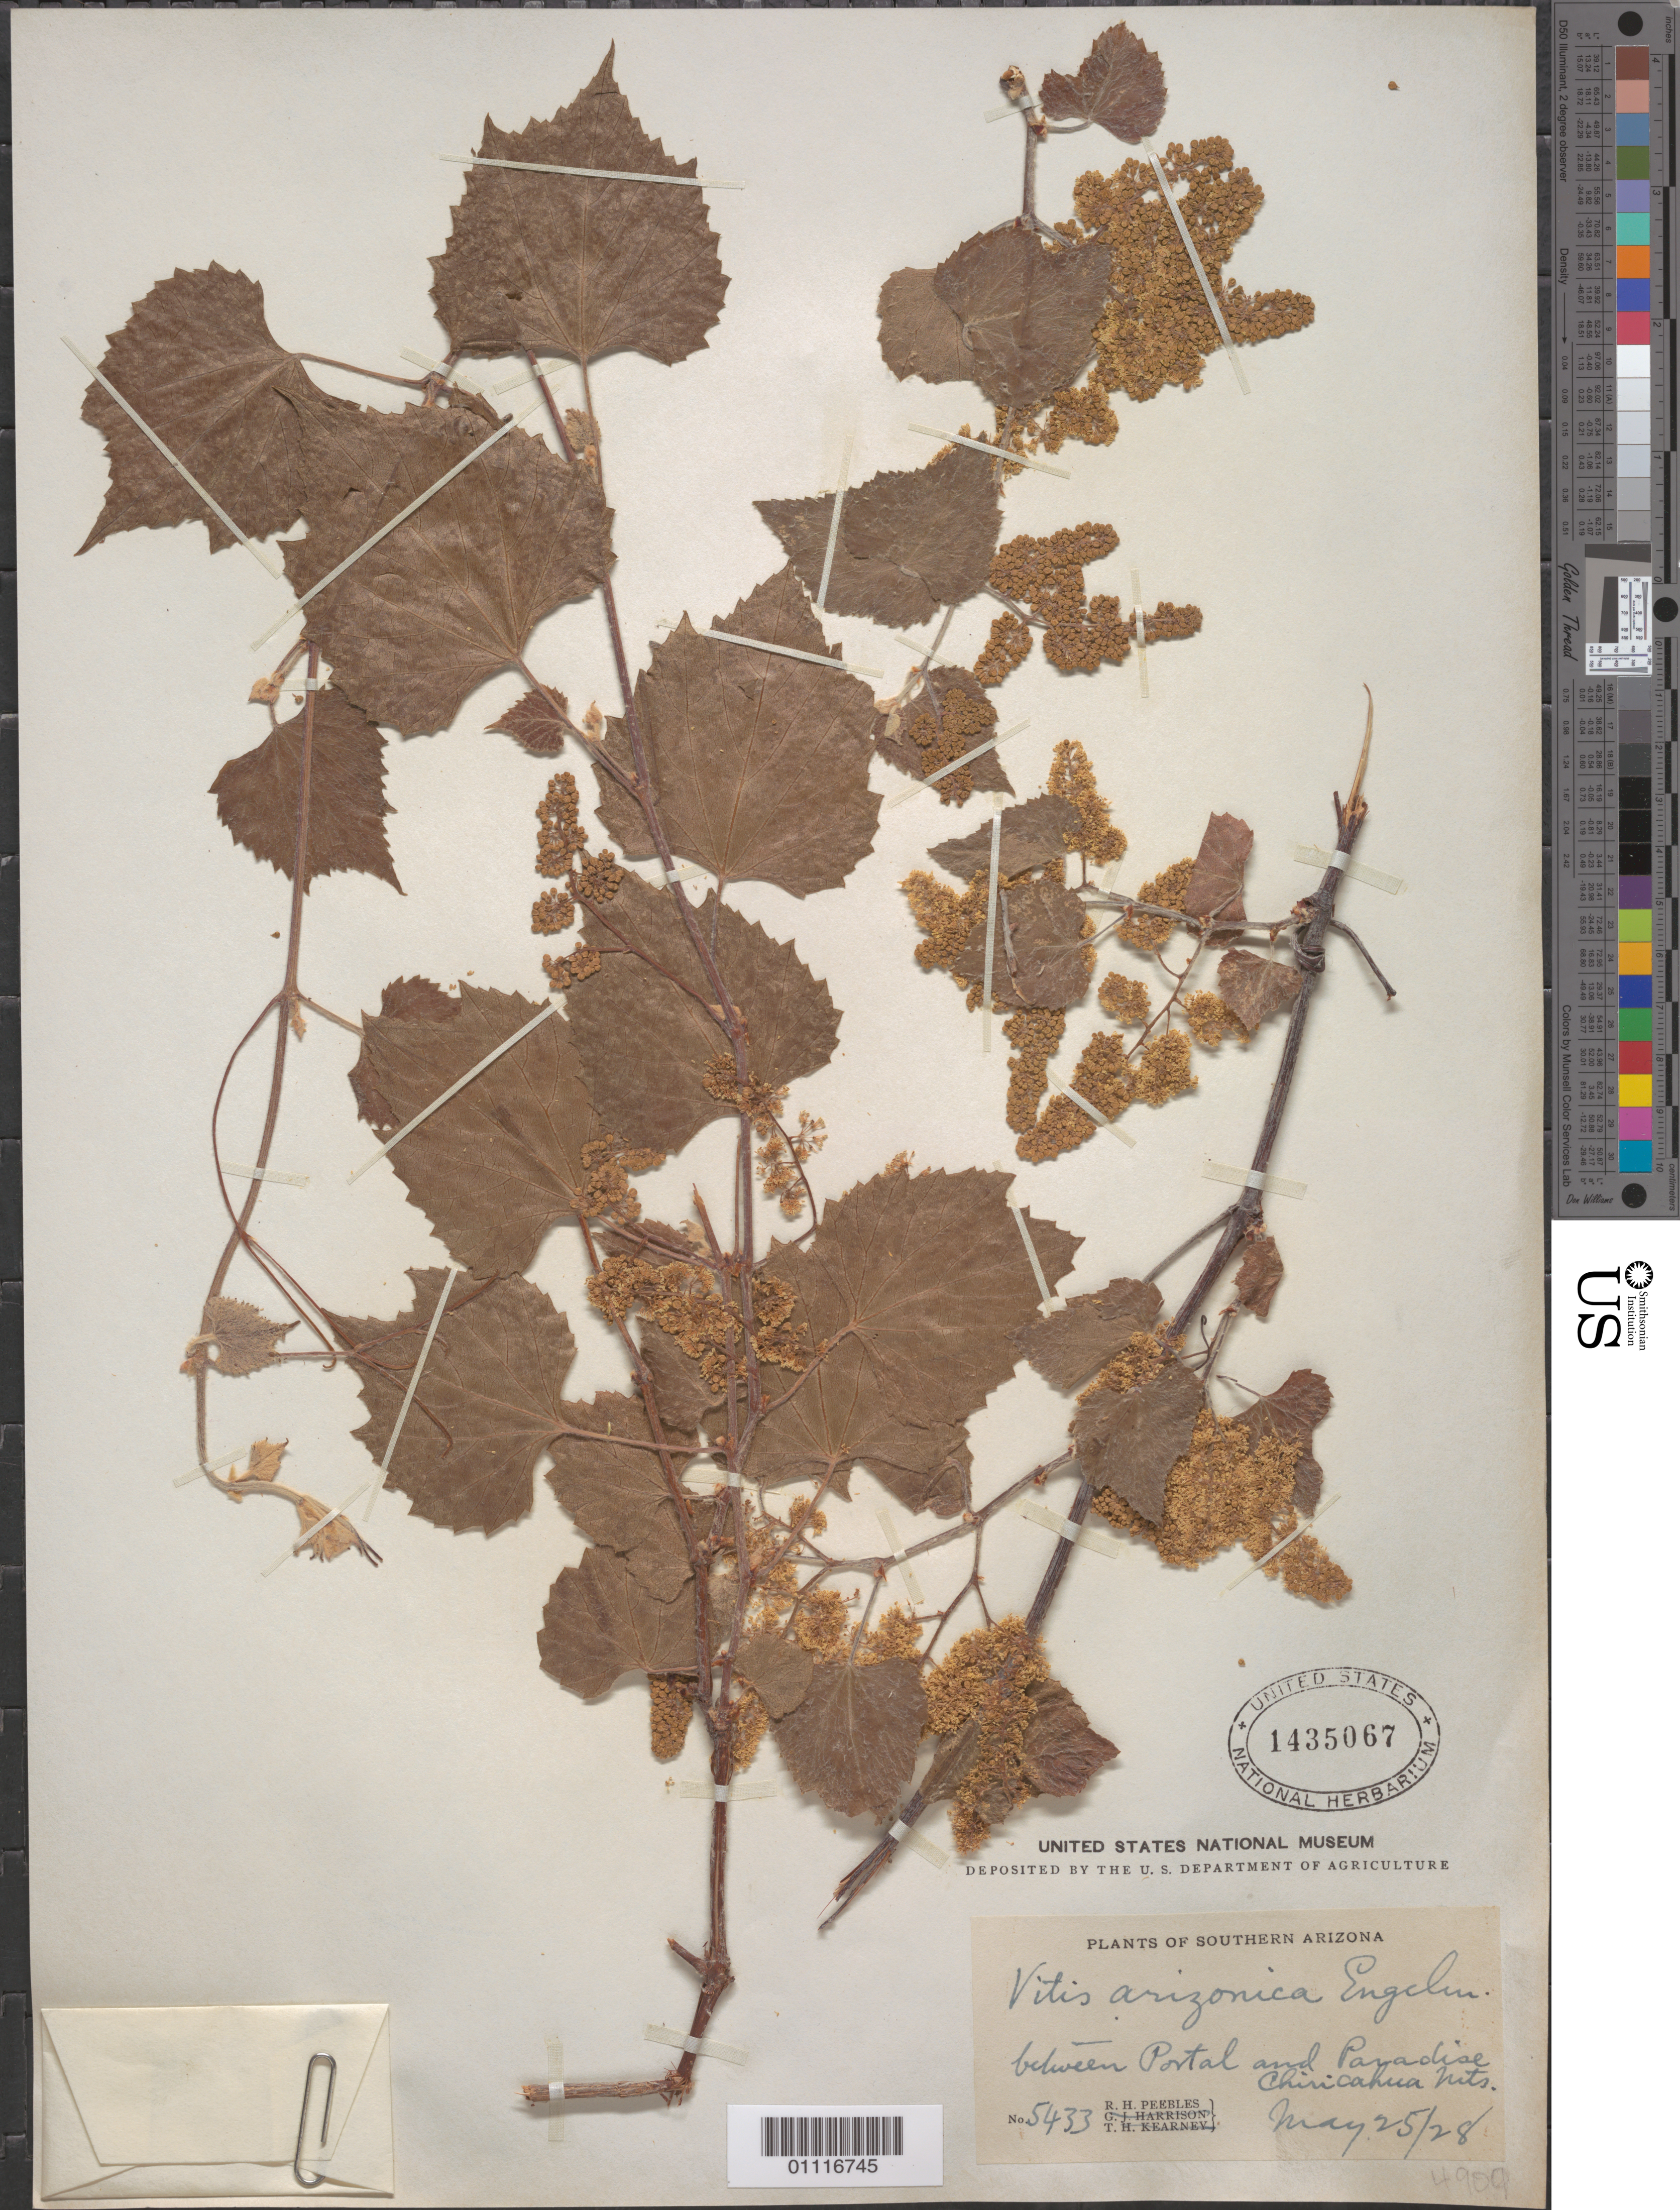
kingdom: Plantae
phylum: Tracheophyta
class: Magnoliopsida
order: Vitales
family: Vitaceae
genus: Vitis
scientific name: Vitis arizonica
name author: Engelm.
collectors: R. H. Peebles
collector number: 5433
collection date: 1928-05-25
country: United States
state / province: Arizona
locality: Between Portal and Paradise Chiricahcca Nuts.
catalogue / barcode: US 1435067